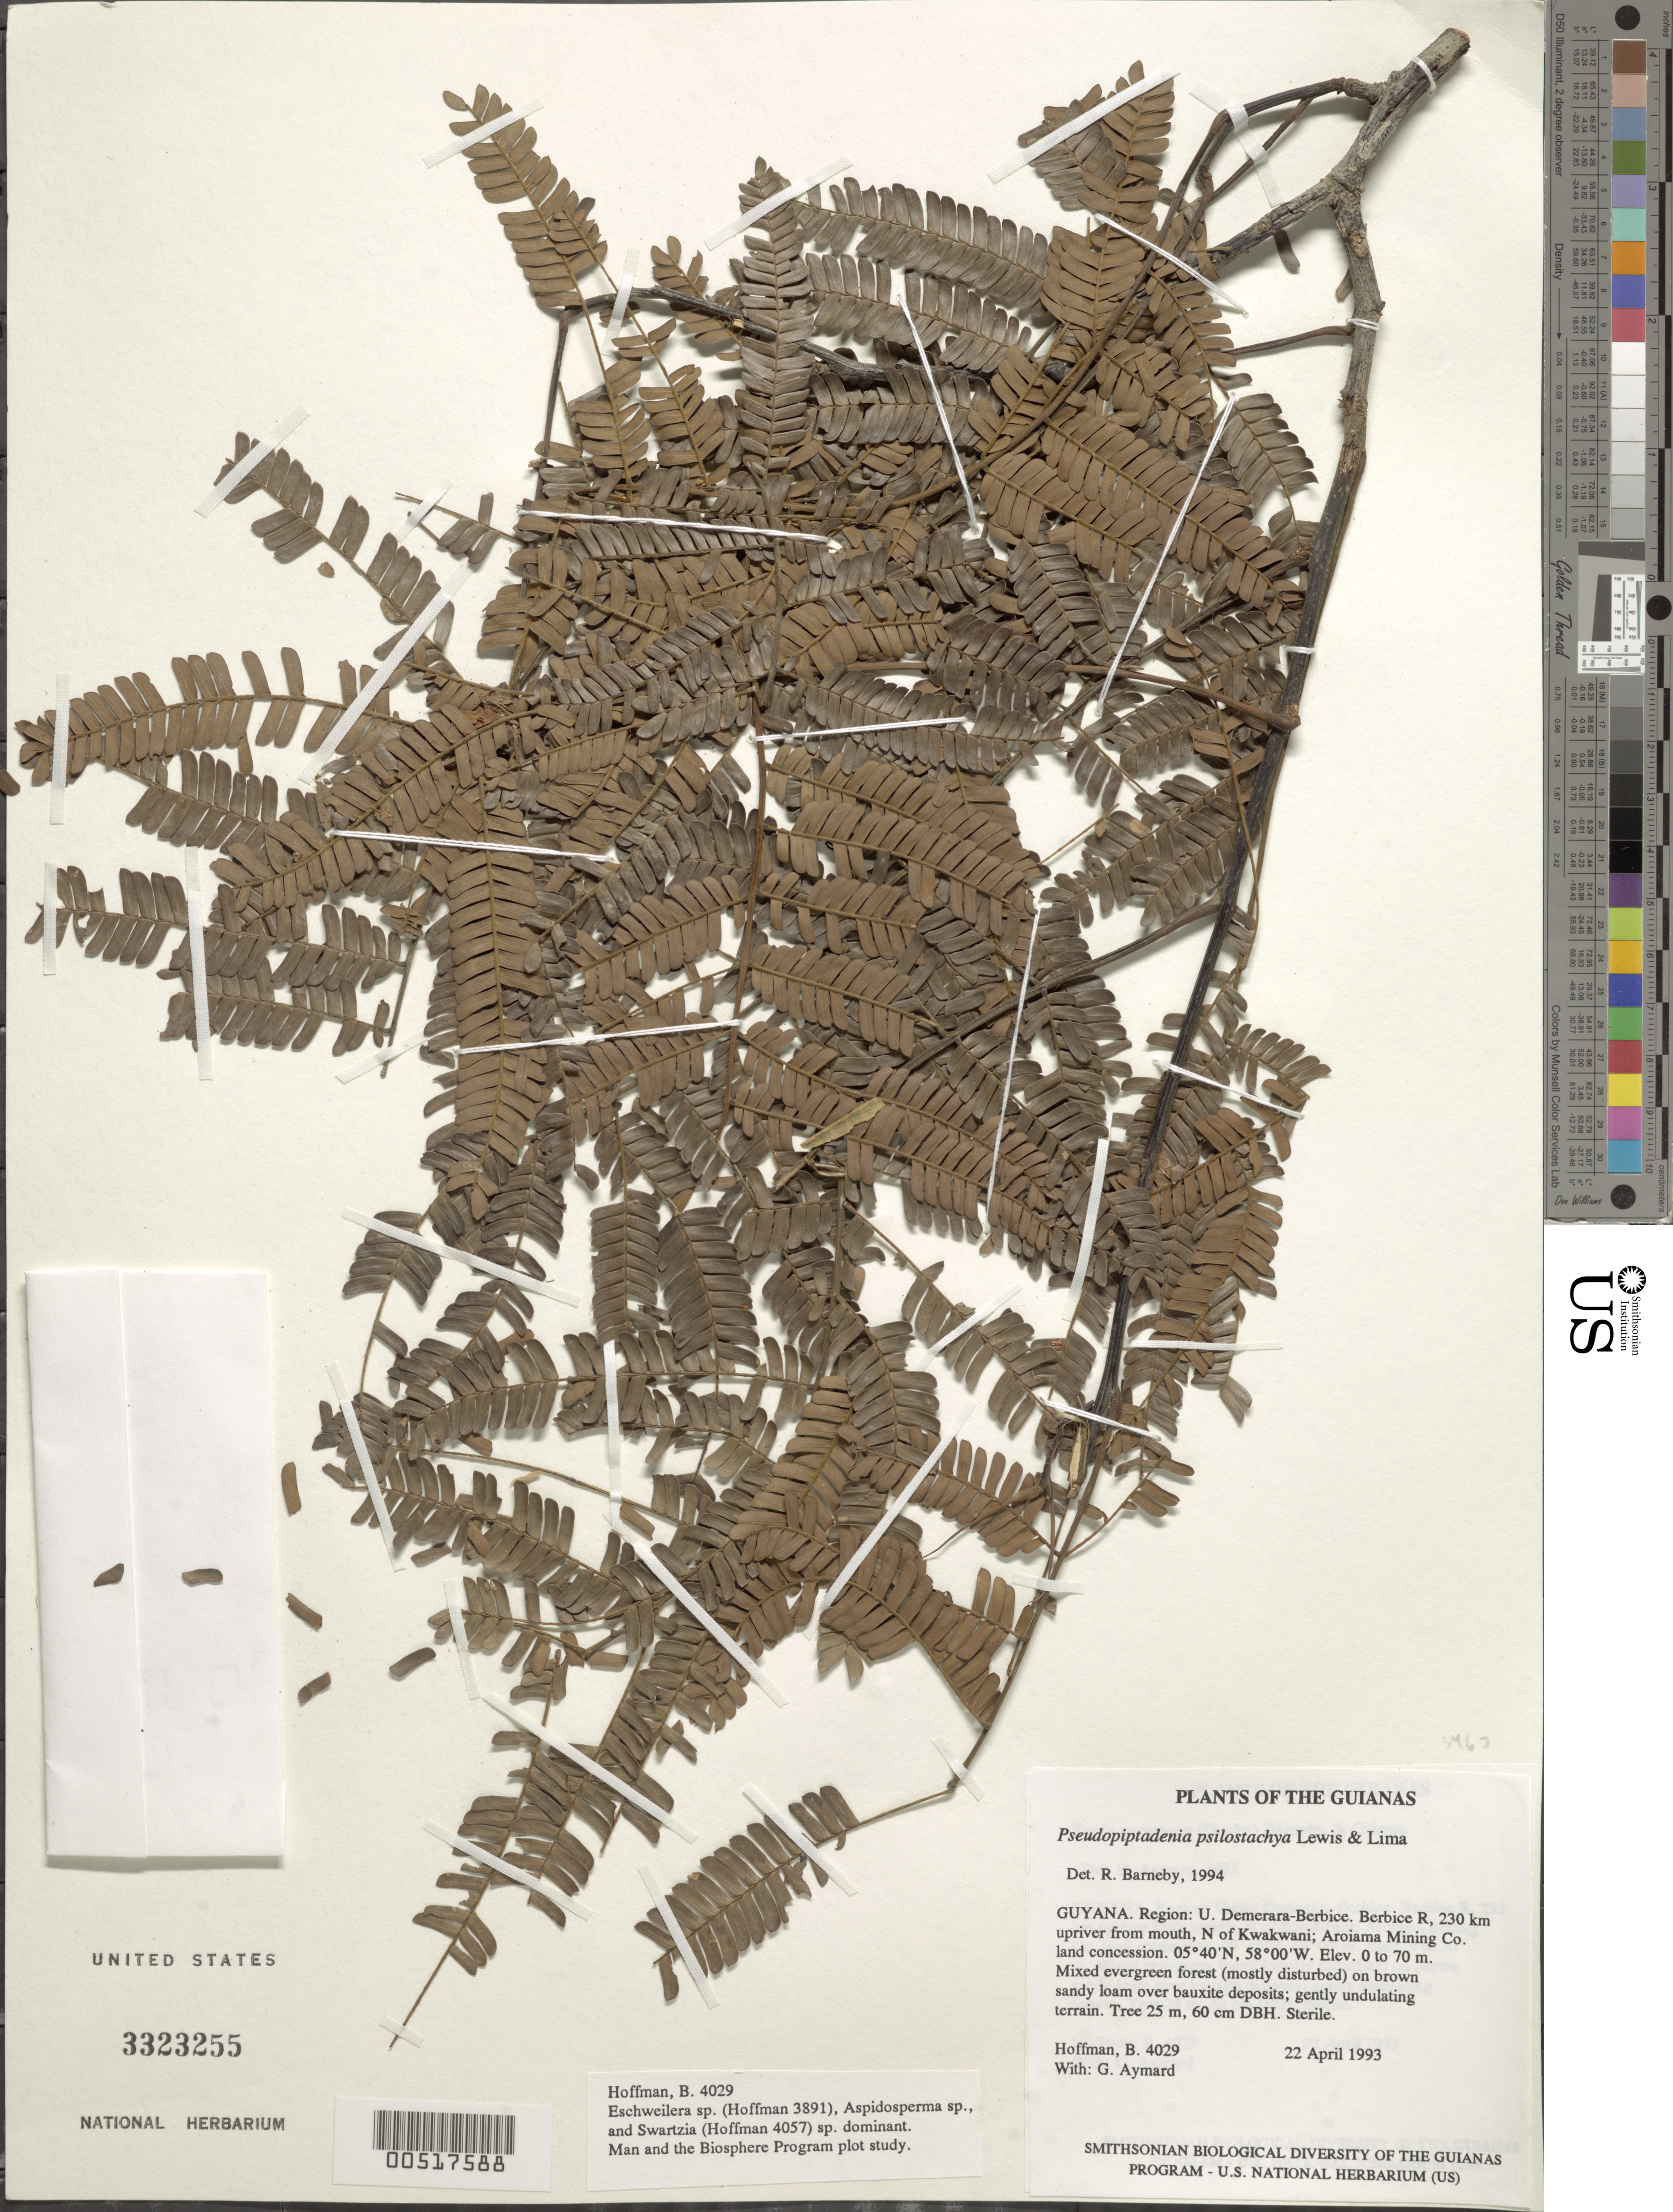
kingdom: Plantae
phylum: Tracheophyta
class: Magnoliopsida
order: Fabales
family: Fabaceae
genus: Marlimorimia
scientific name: Marlimorimia psilostachya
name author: (DC.) L.P. Queiroz & Marc.F. Simon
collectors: B. Hoffman & G. A. Aymard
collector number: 4029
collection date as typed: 22 April 1993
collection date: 1993-04-22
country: Guyana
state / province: U. Demerara-Berbice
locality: Berbice River, 230 km upriver from mouth, N of Kwakwani; Aroiama Mining Co. land concession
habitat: Mixed evergreen forest (mostly disturbed) on brown sandy loam over bauxite deposits; gently undulating terrain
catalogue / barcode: US 3323255